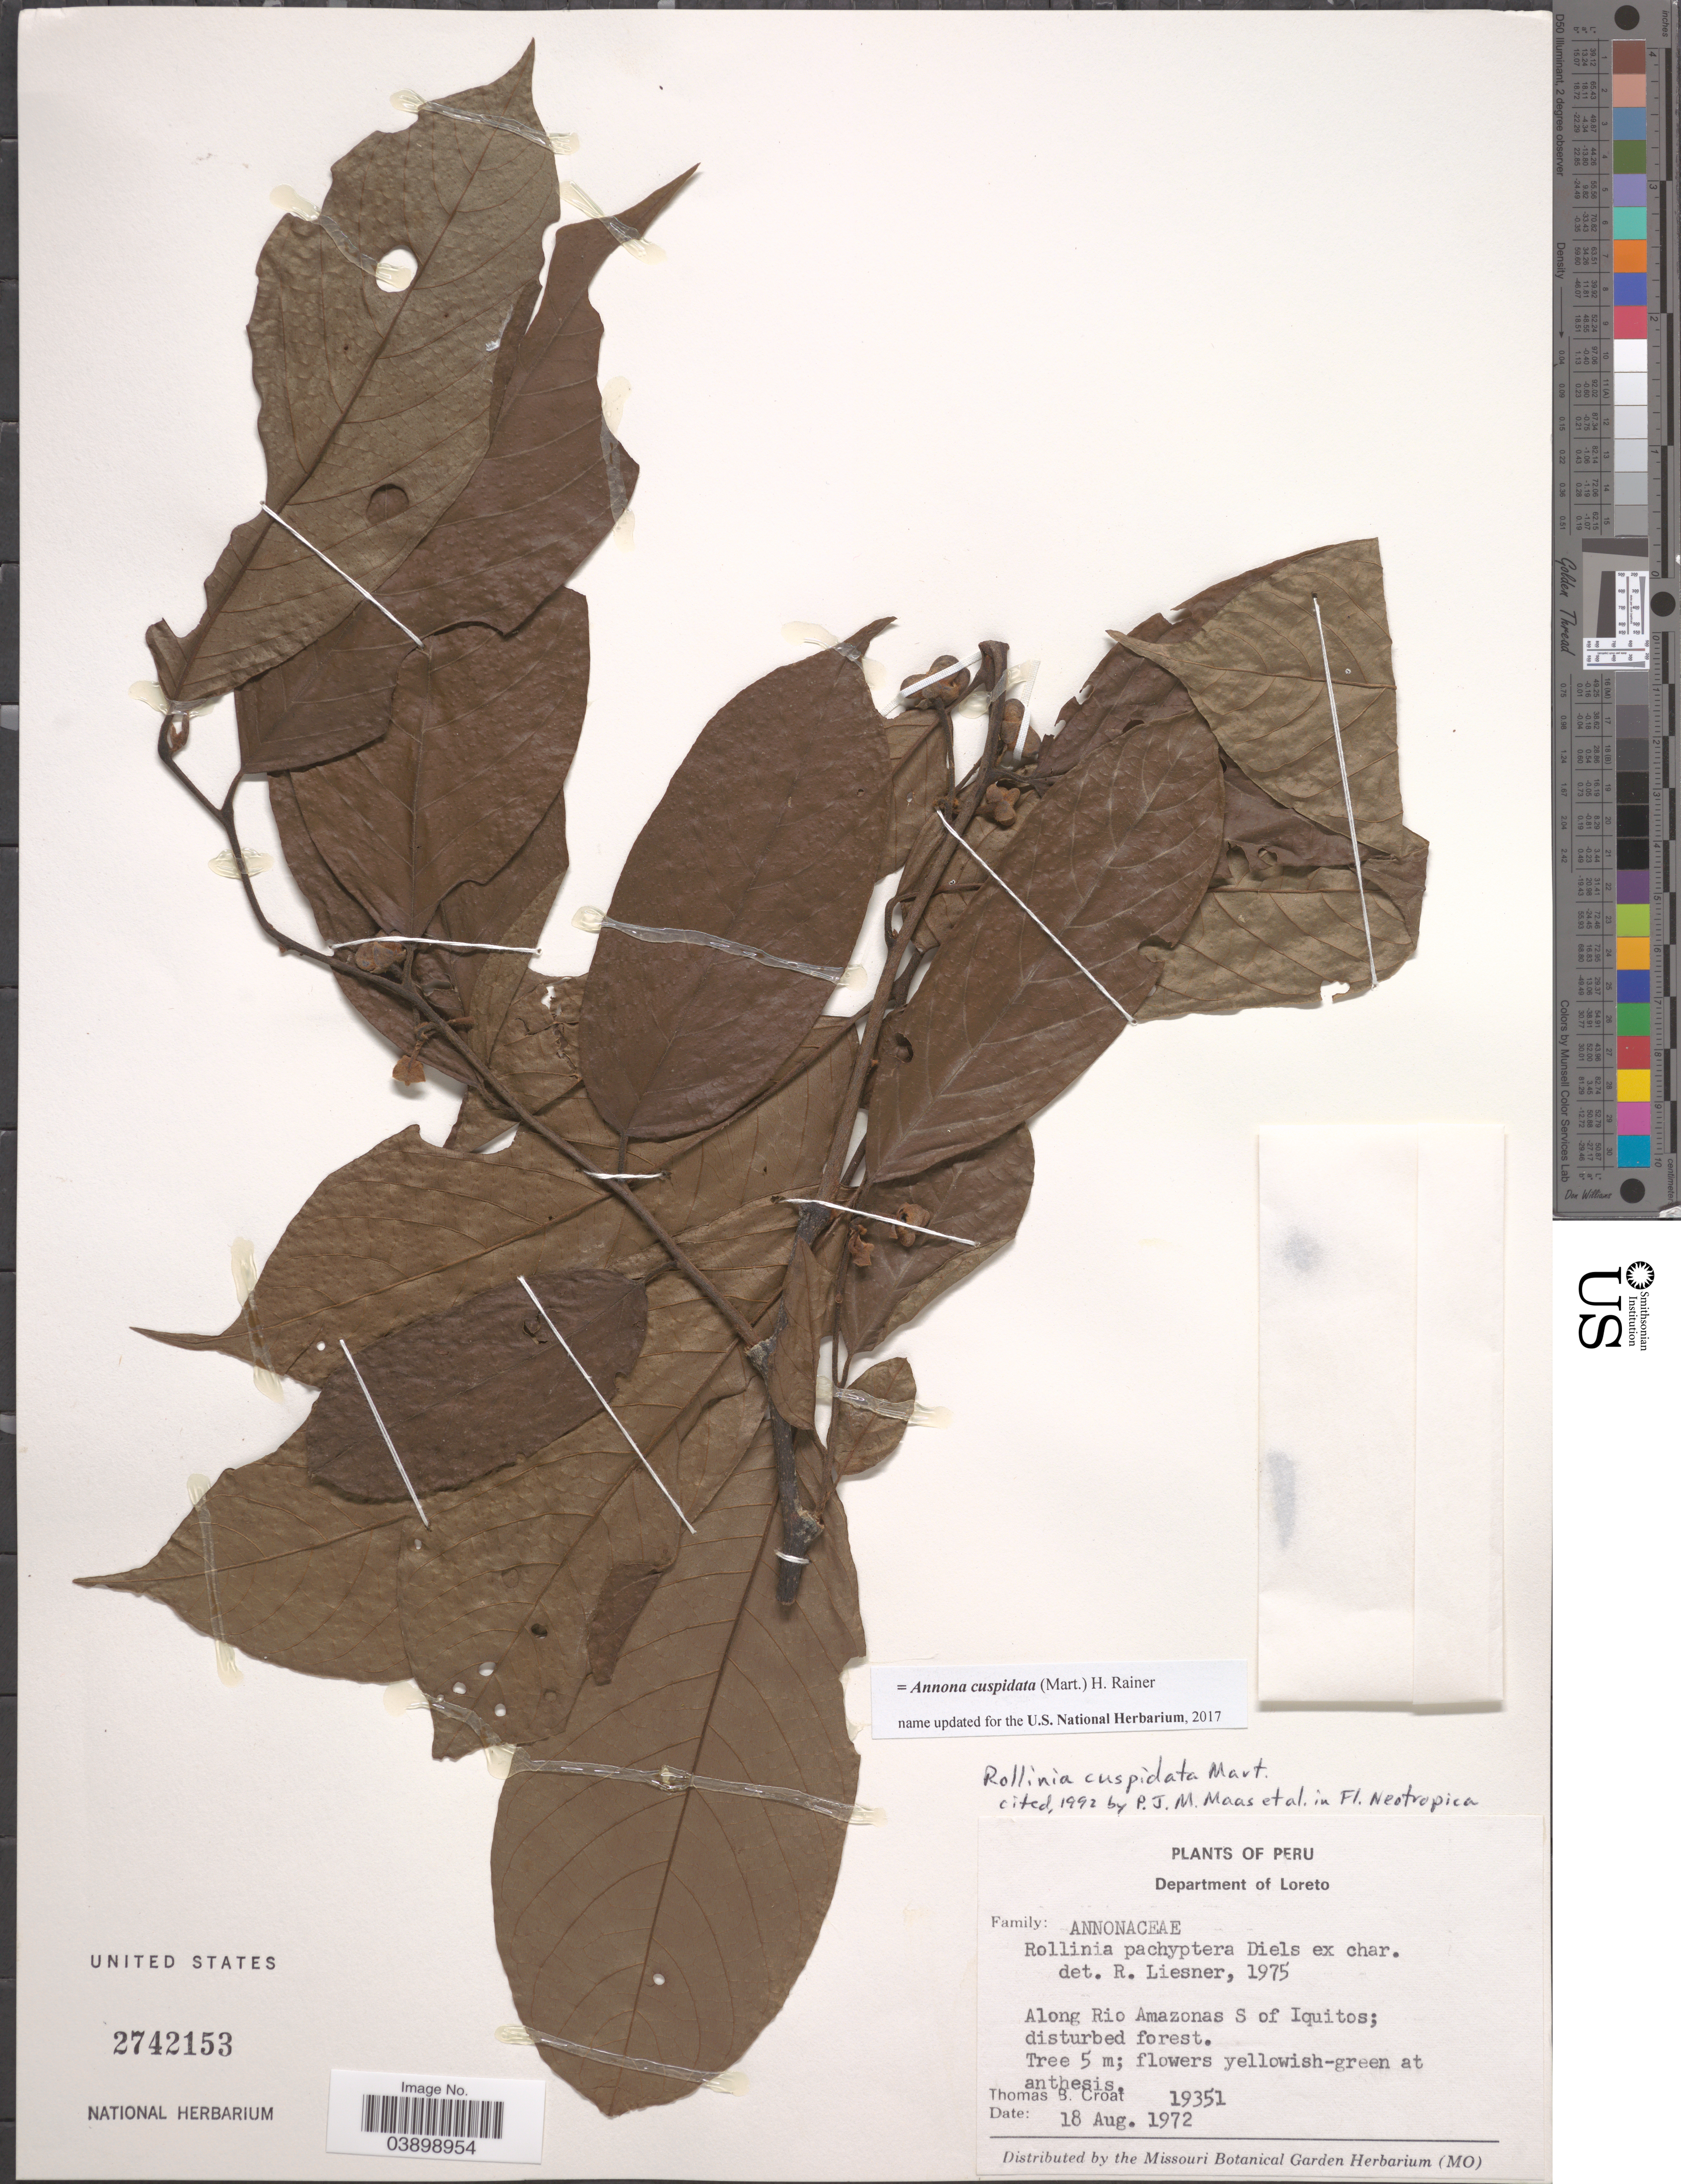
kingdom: Plantae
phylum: Tracheophyta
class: Magnoliopsida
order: Magnoliales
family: Annonaceae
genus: Annona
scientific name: Annona cuspidata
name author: (Mart.) H. Rainer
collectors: T. B. Croat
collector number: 19351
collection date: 1972-08-18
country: Peru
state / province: Loreto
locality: Department of Loreto. Along Rio Amazonas S of Iquitos.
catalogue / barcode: US 2742153